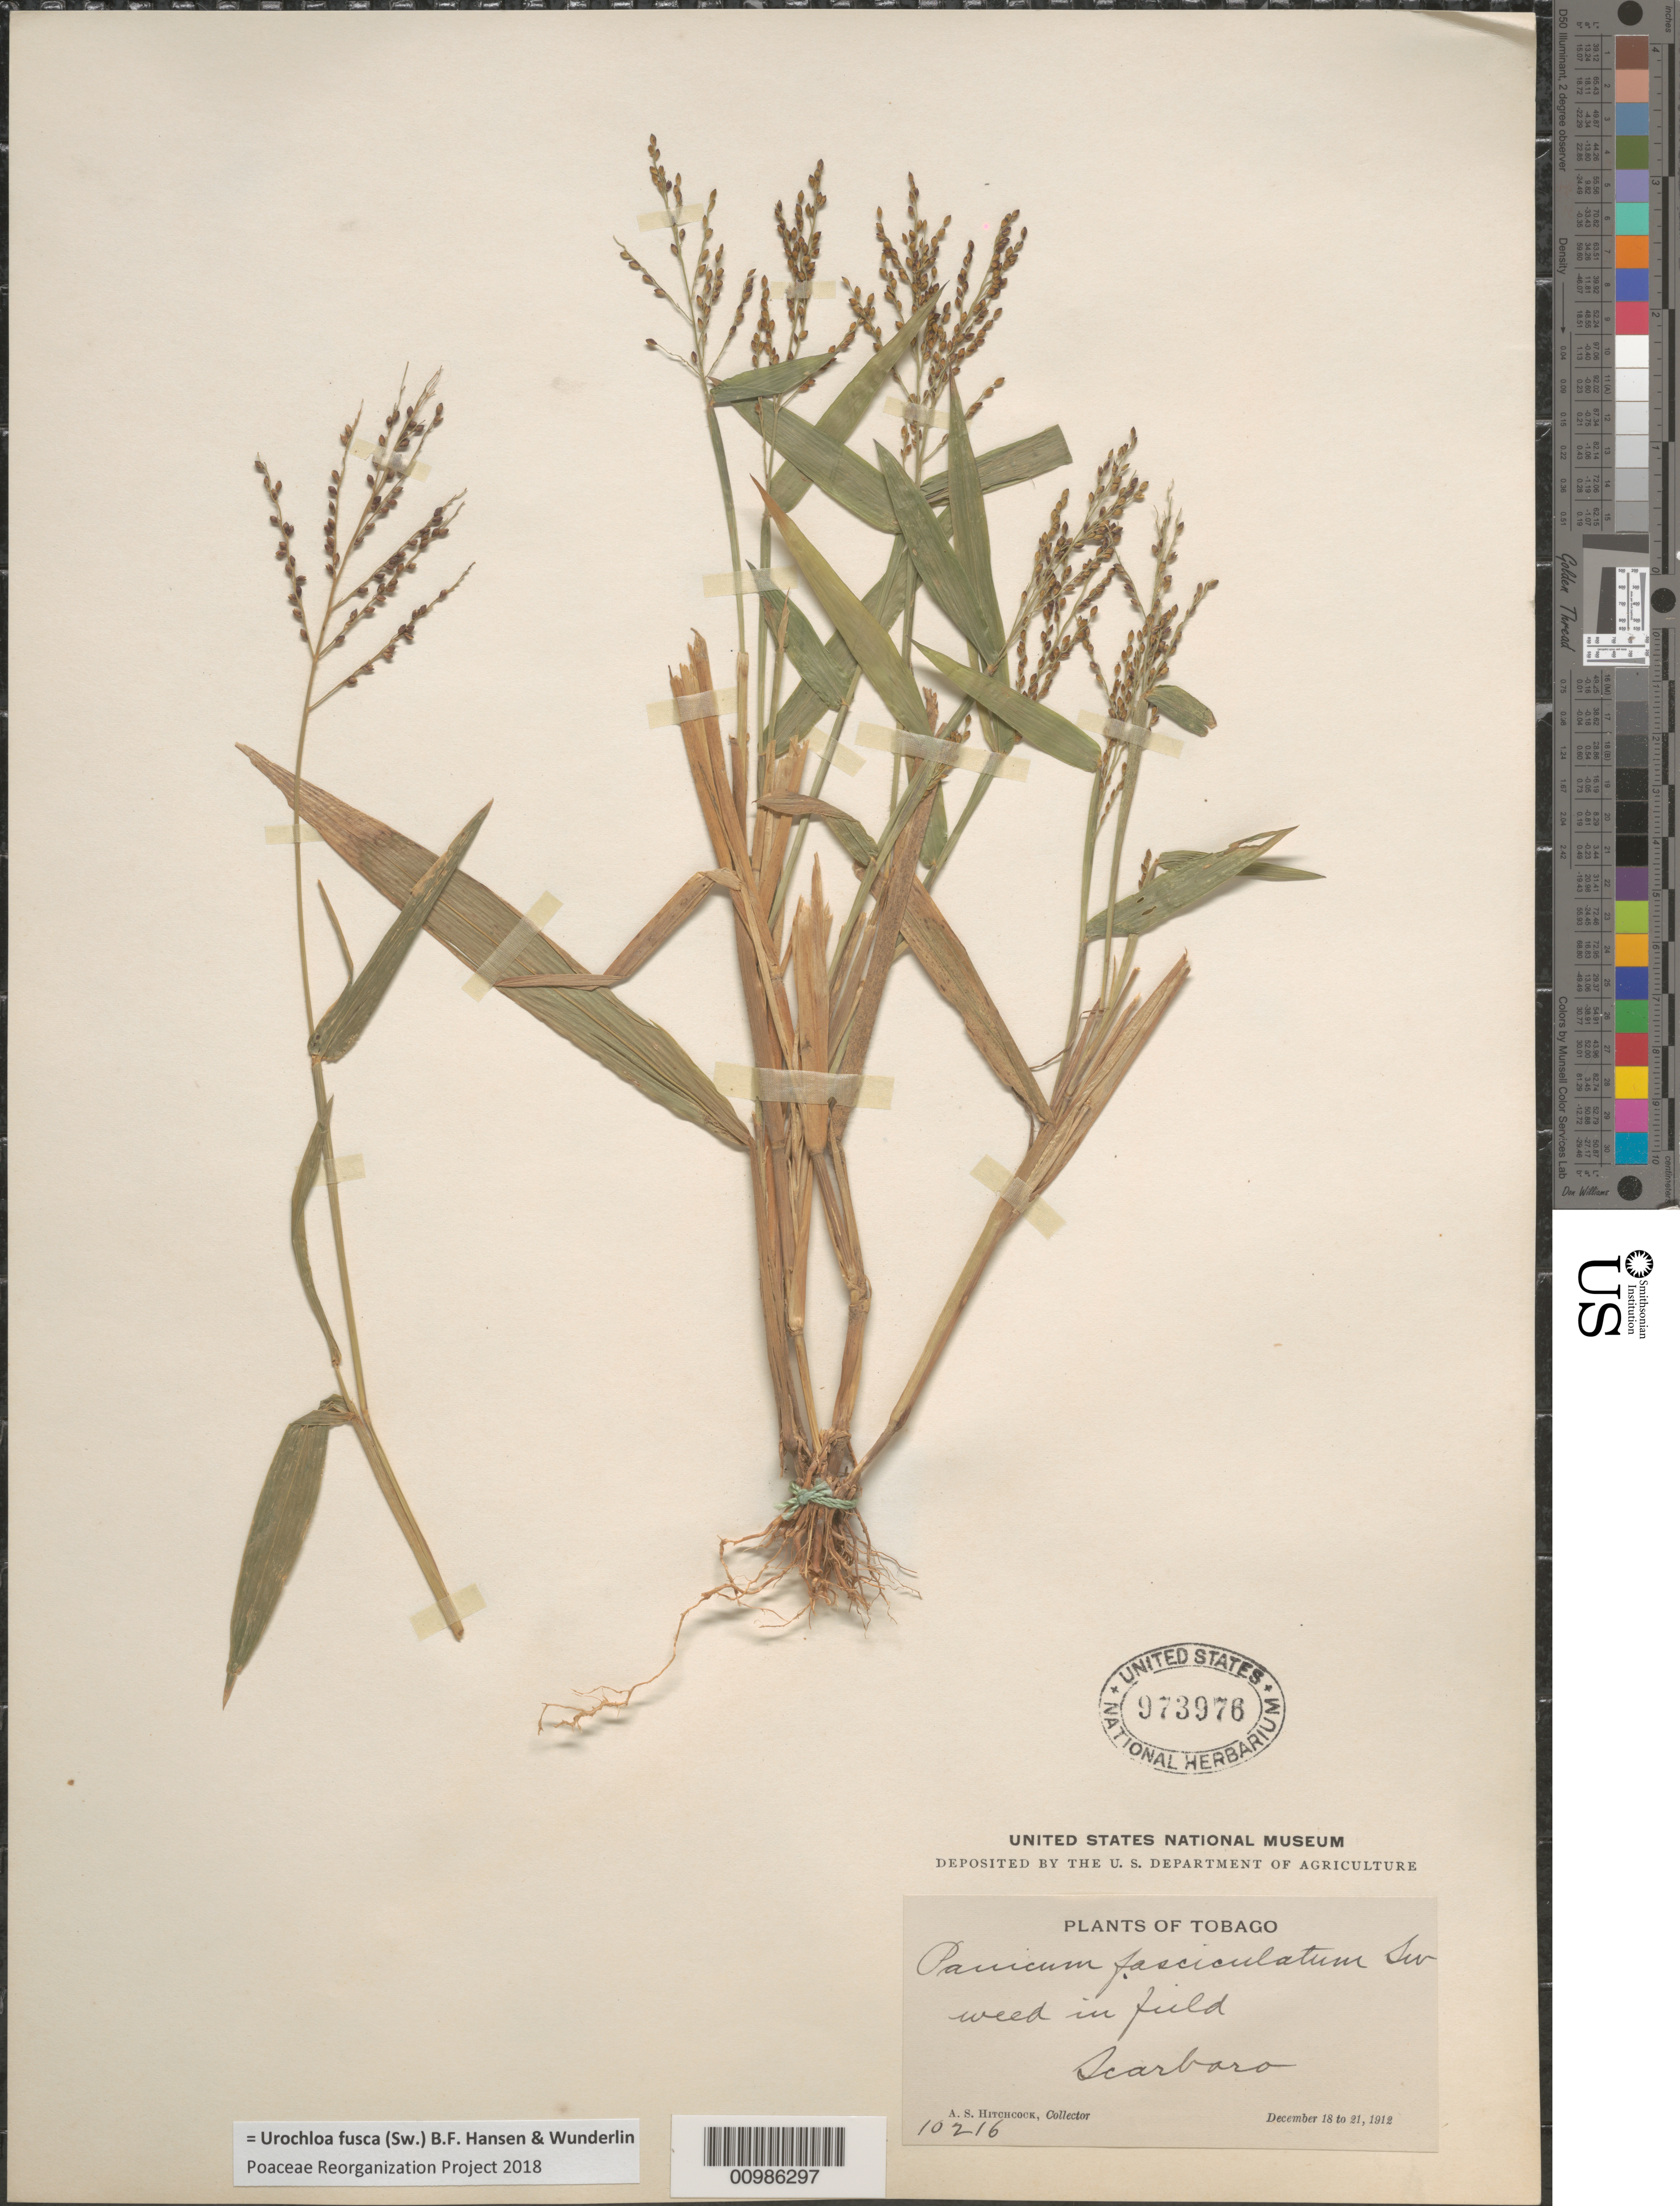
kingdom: Plantae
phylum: Tracheophyta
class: Liliopsida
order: Poales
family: Poaceae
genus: Brachiaria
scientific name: Brachiaria fasciculata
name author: (Sw.) Parodi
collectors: A. S. Hitchcock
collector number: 10216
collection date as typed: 18 Dec 1912 to21 Nov 1912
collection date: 1912-11-21/1912-12-18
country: Trinidad and Tobago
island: Tobago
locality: Scarborough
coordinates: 0 N, 0 E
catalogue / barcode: US 973976